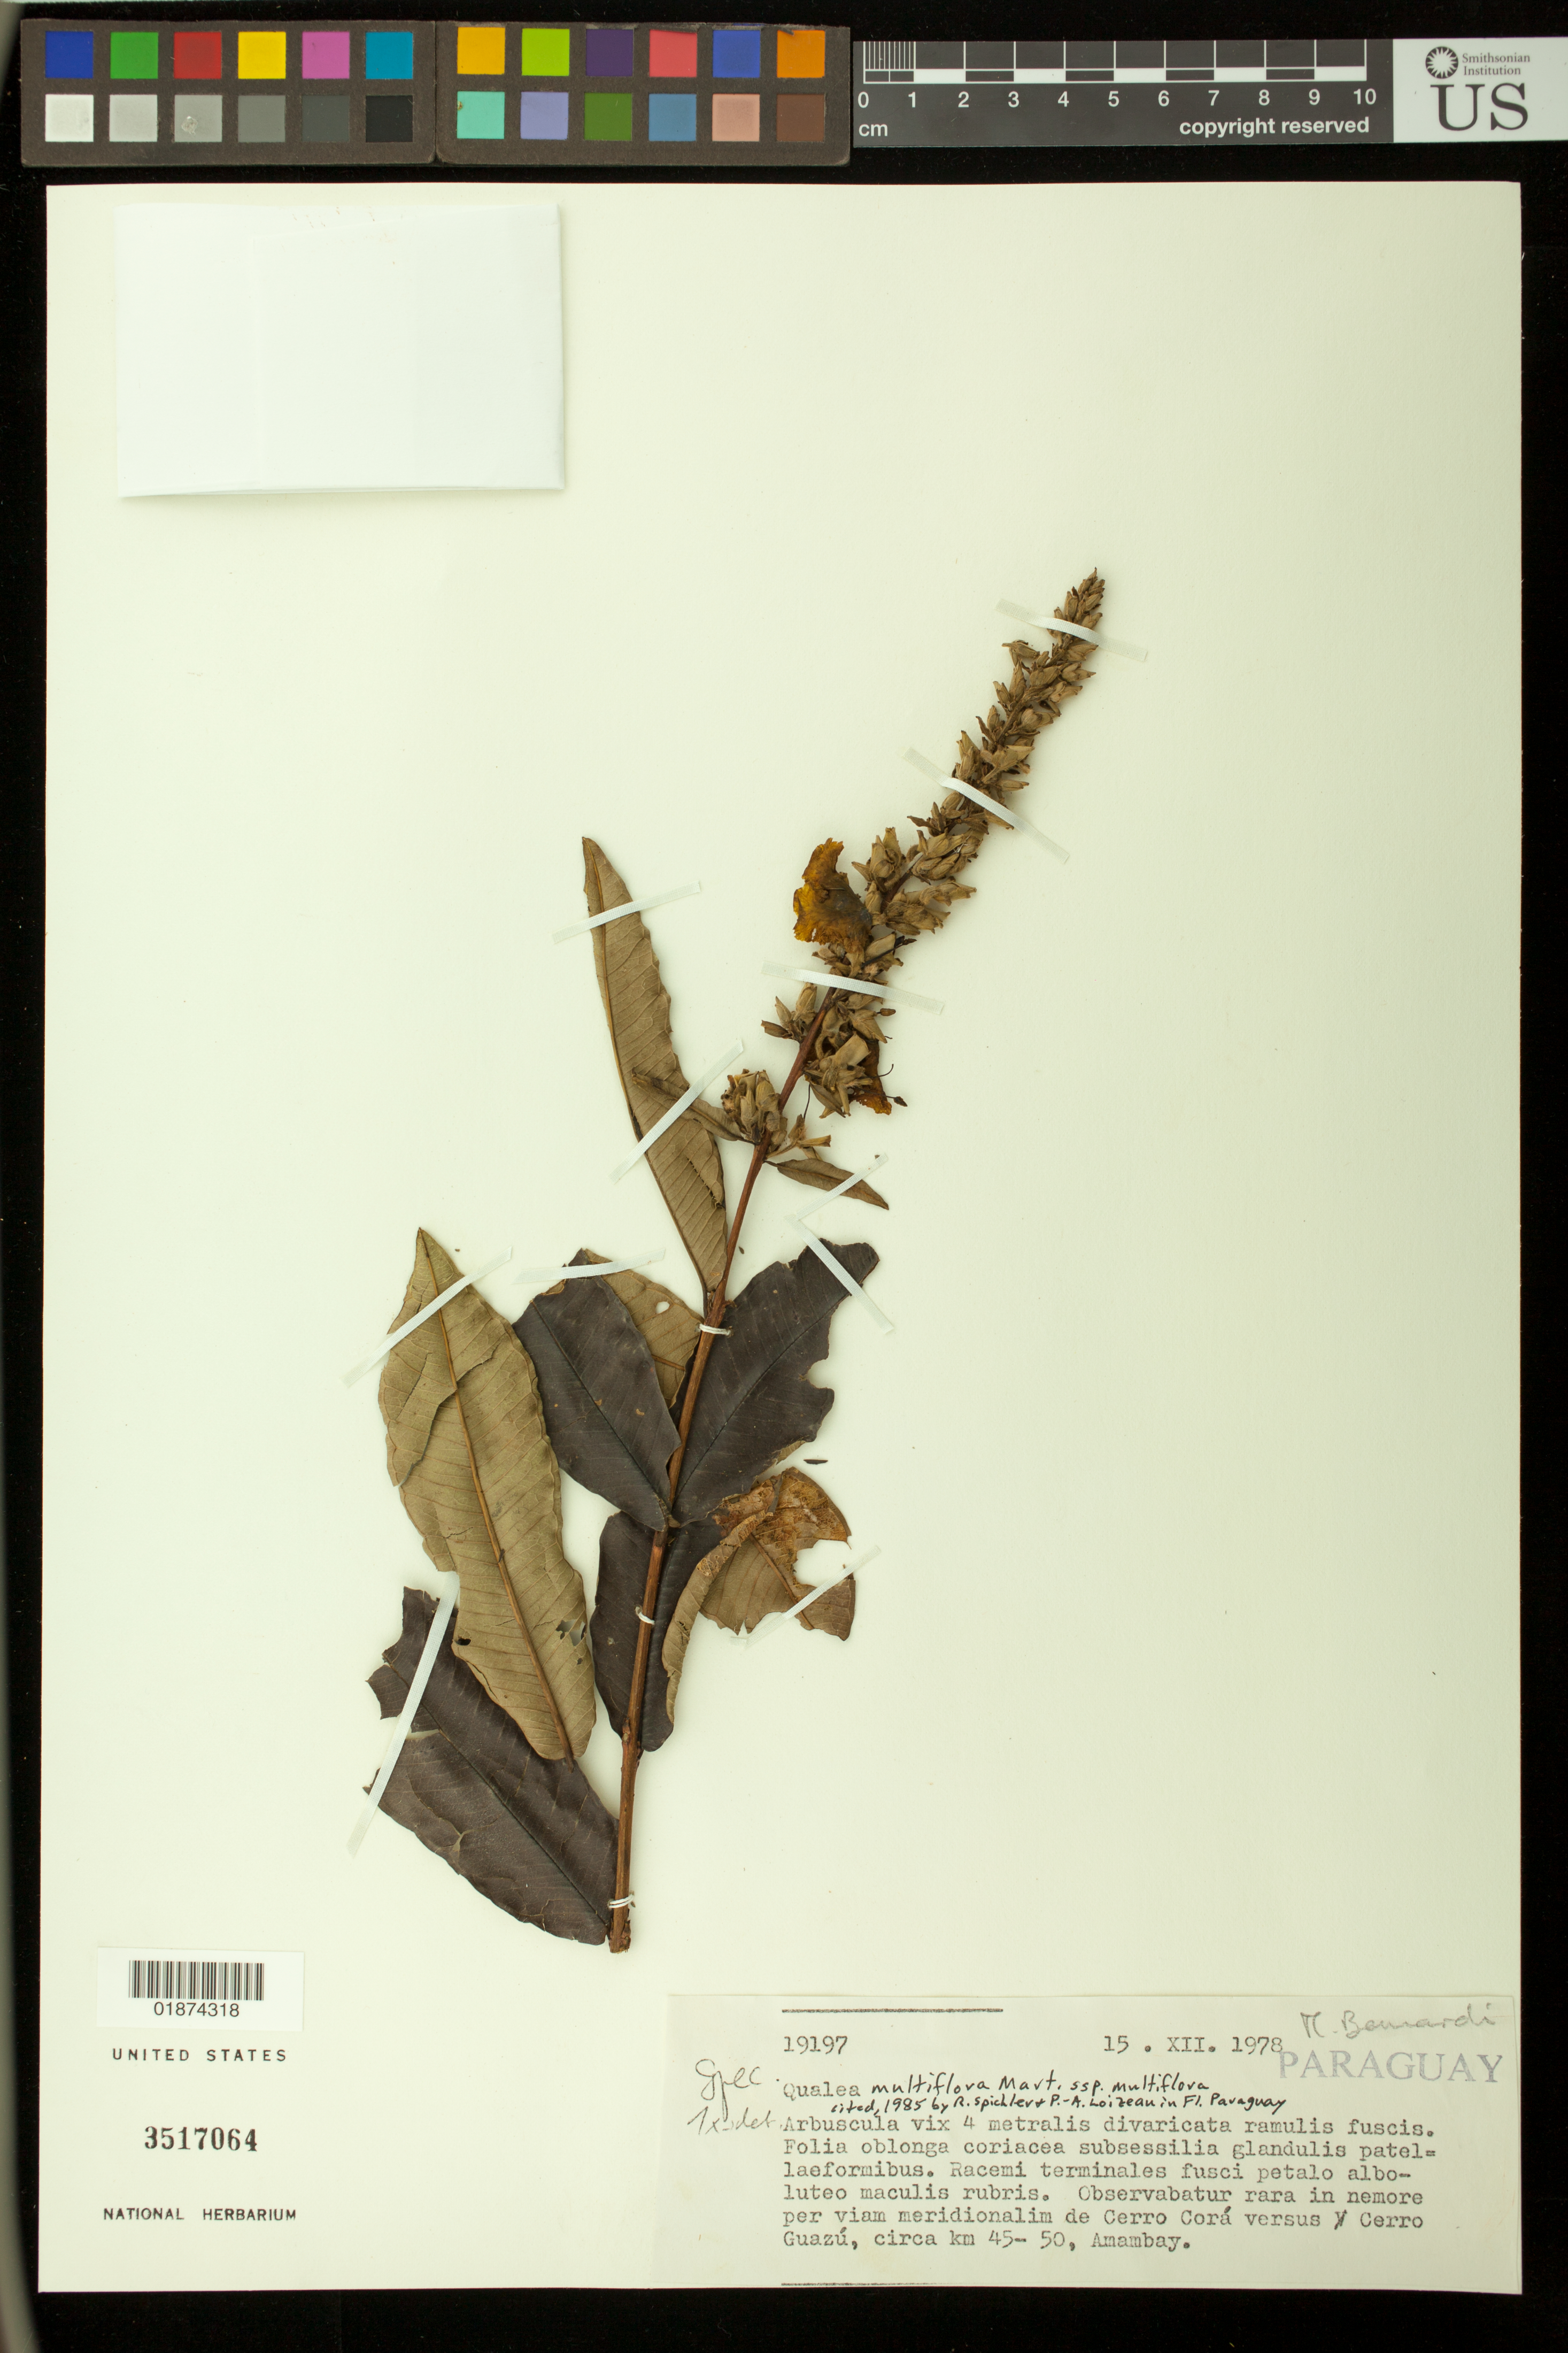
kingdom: Plantae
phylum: Tracheophyta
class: Magnoliopsida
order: Myrtales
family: Vochysiaceae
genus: Qualea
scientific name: Qualea multiflora subsp. multiflora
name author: Mart.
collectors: S.C.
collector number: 19197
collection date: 1978-12-15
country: Paraguay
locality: Cerro Corá versus Cerro Guazú, circa km 45-50, Amambay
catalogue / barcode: US 3517064